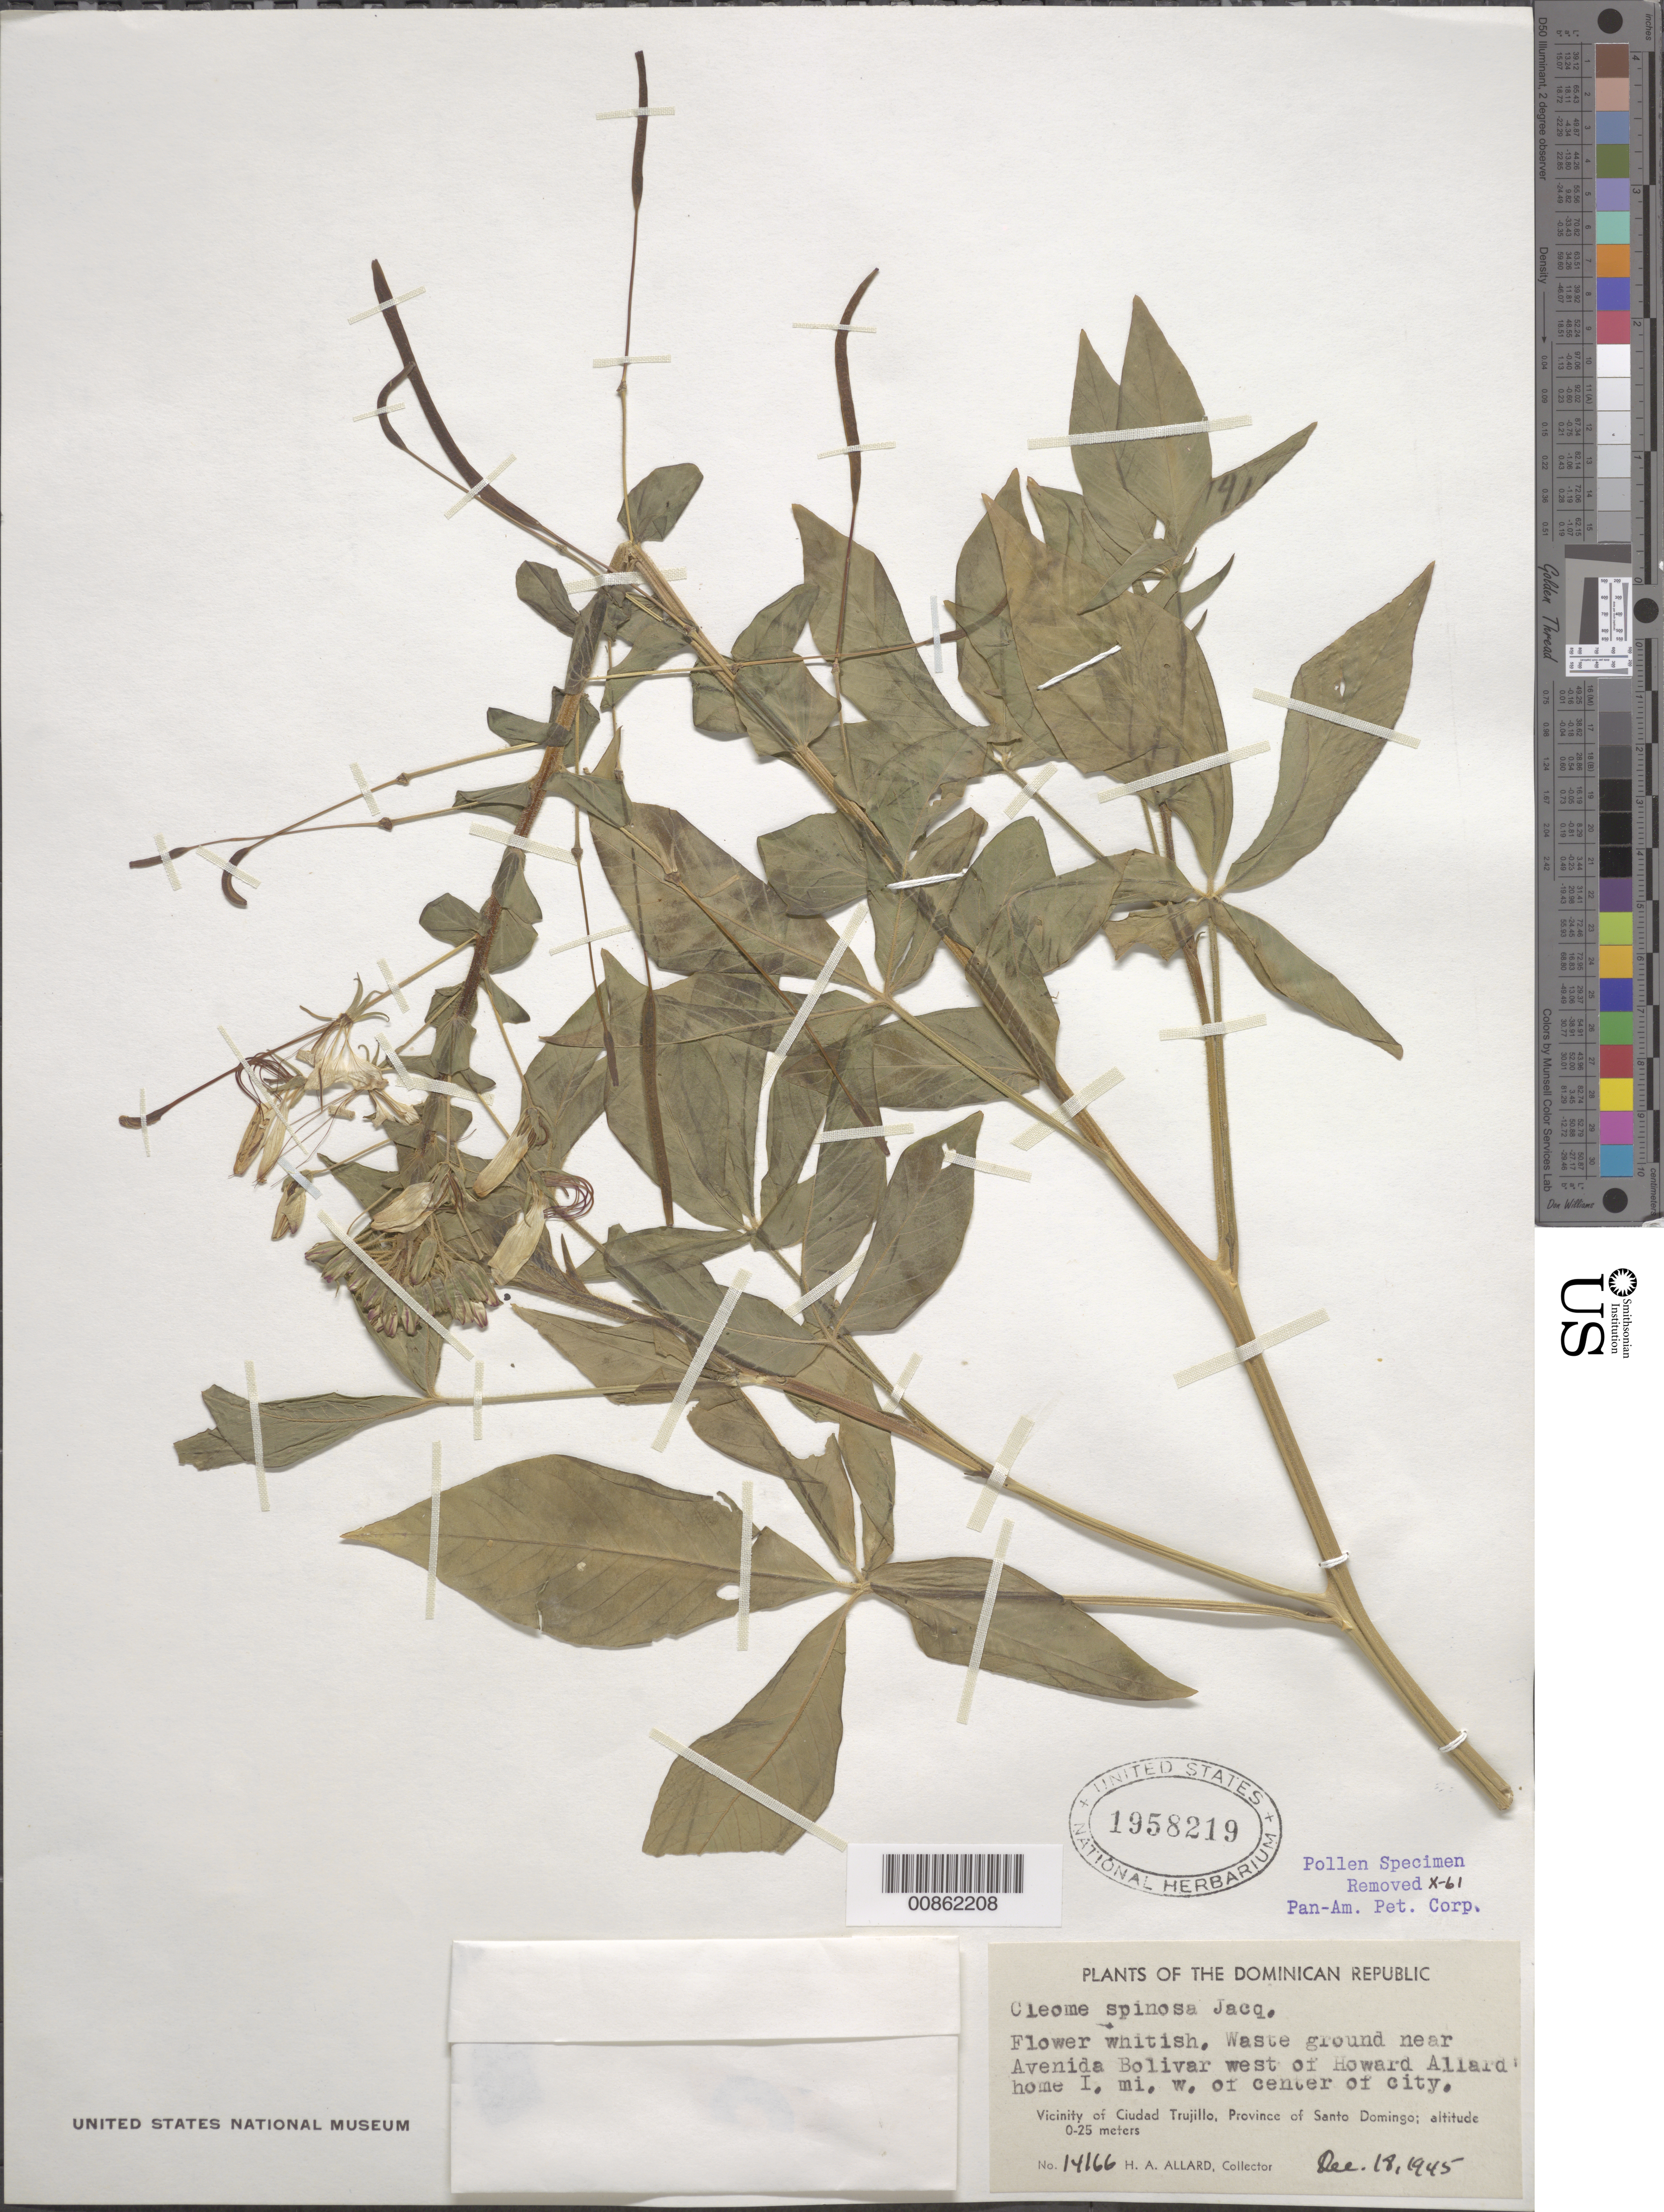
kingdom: Plantae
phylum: Tracheophyta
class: Magnoliopsida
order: Brassicales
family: Cleomaceae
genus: Tarenaya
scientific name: Tarenaya spinosa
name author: (Jacq.) Raf.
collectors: H. A. Allard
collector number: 14166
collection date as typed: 18 Dec 1945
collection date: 1945-12-18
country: Dominican Republic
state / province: Distrito Nacional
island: Hispaniola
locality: Vicinity of Ciudad Trujillo, Province of Santo Domingo (obsolete). Near Avenida Bolivar west of Howard Allard's home, 1 mi. W of center of city.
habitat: Waste ground.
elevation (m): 0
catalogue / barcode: US 1958219